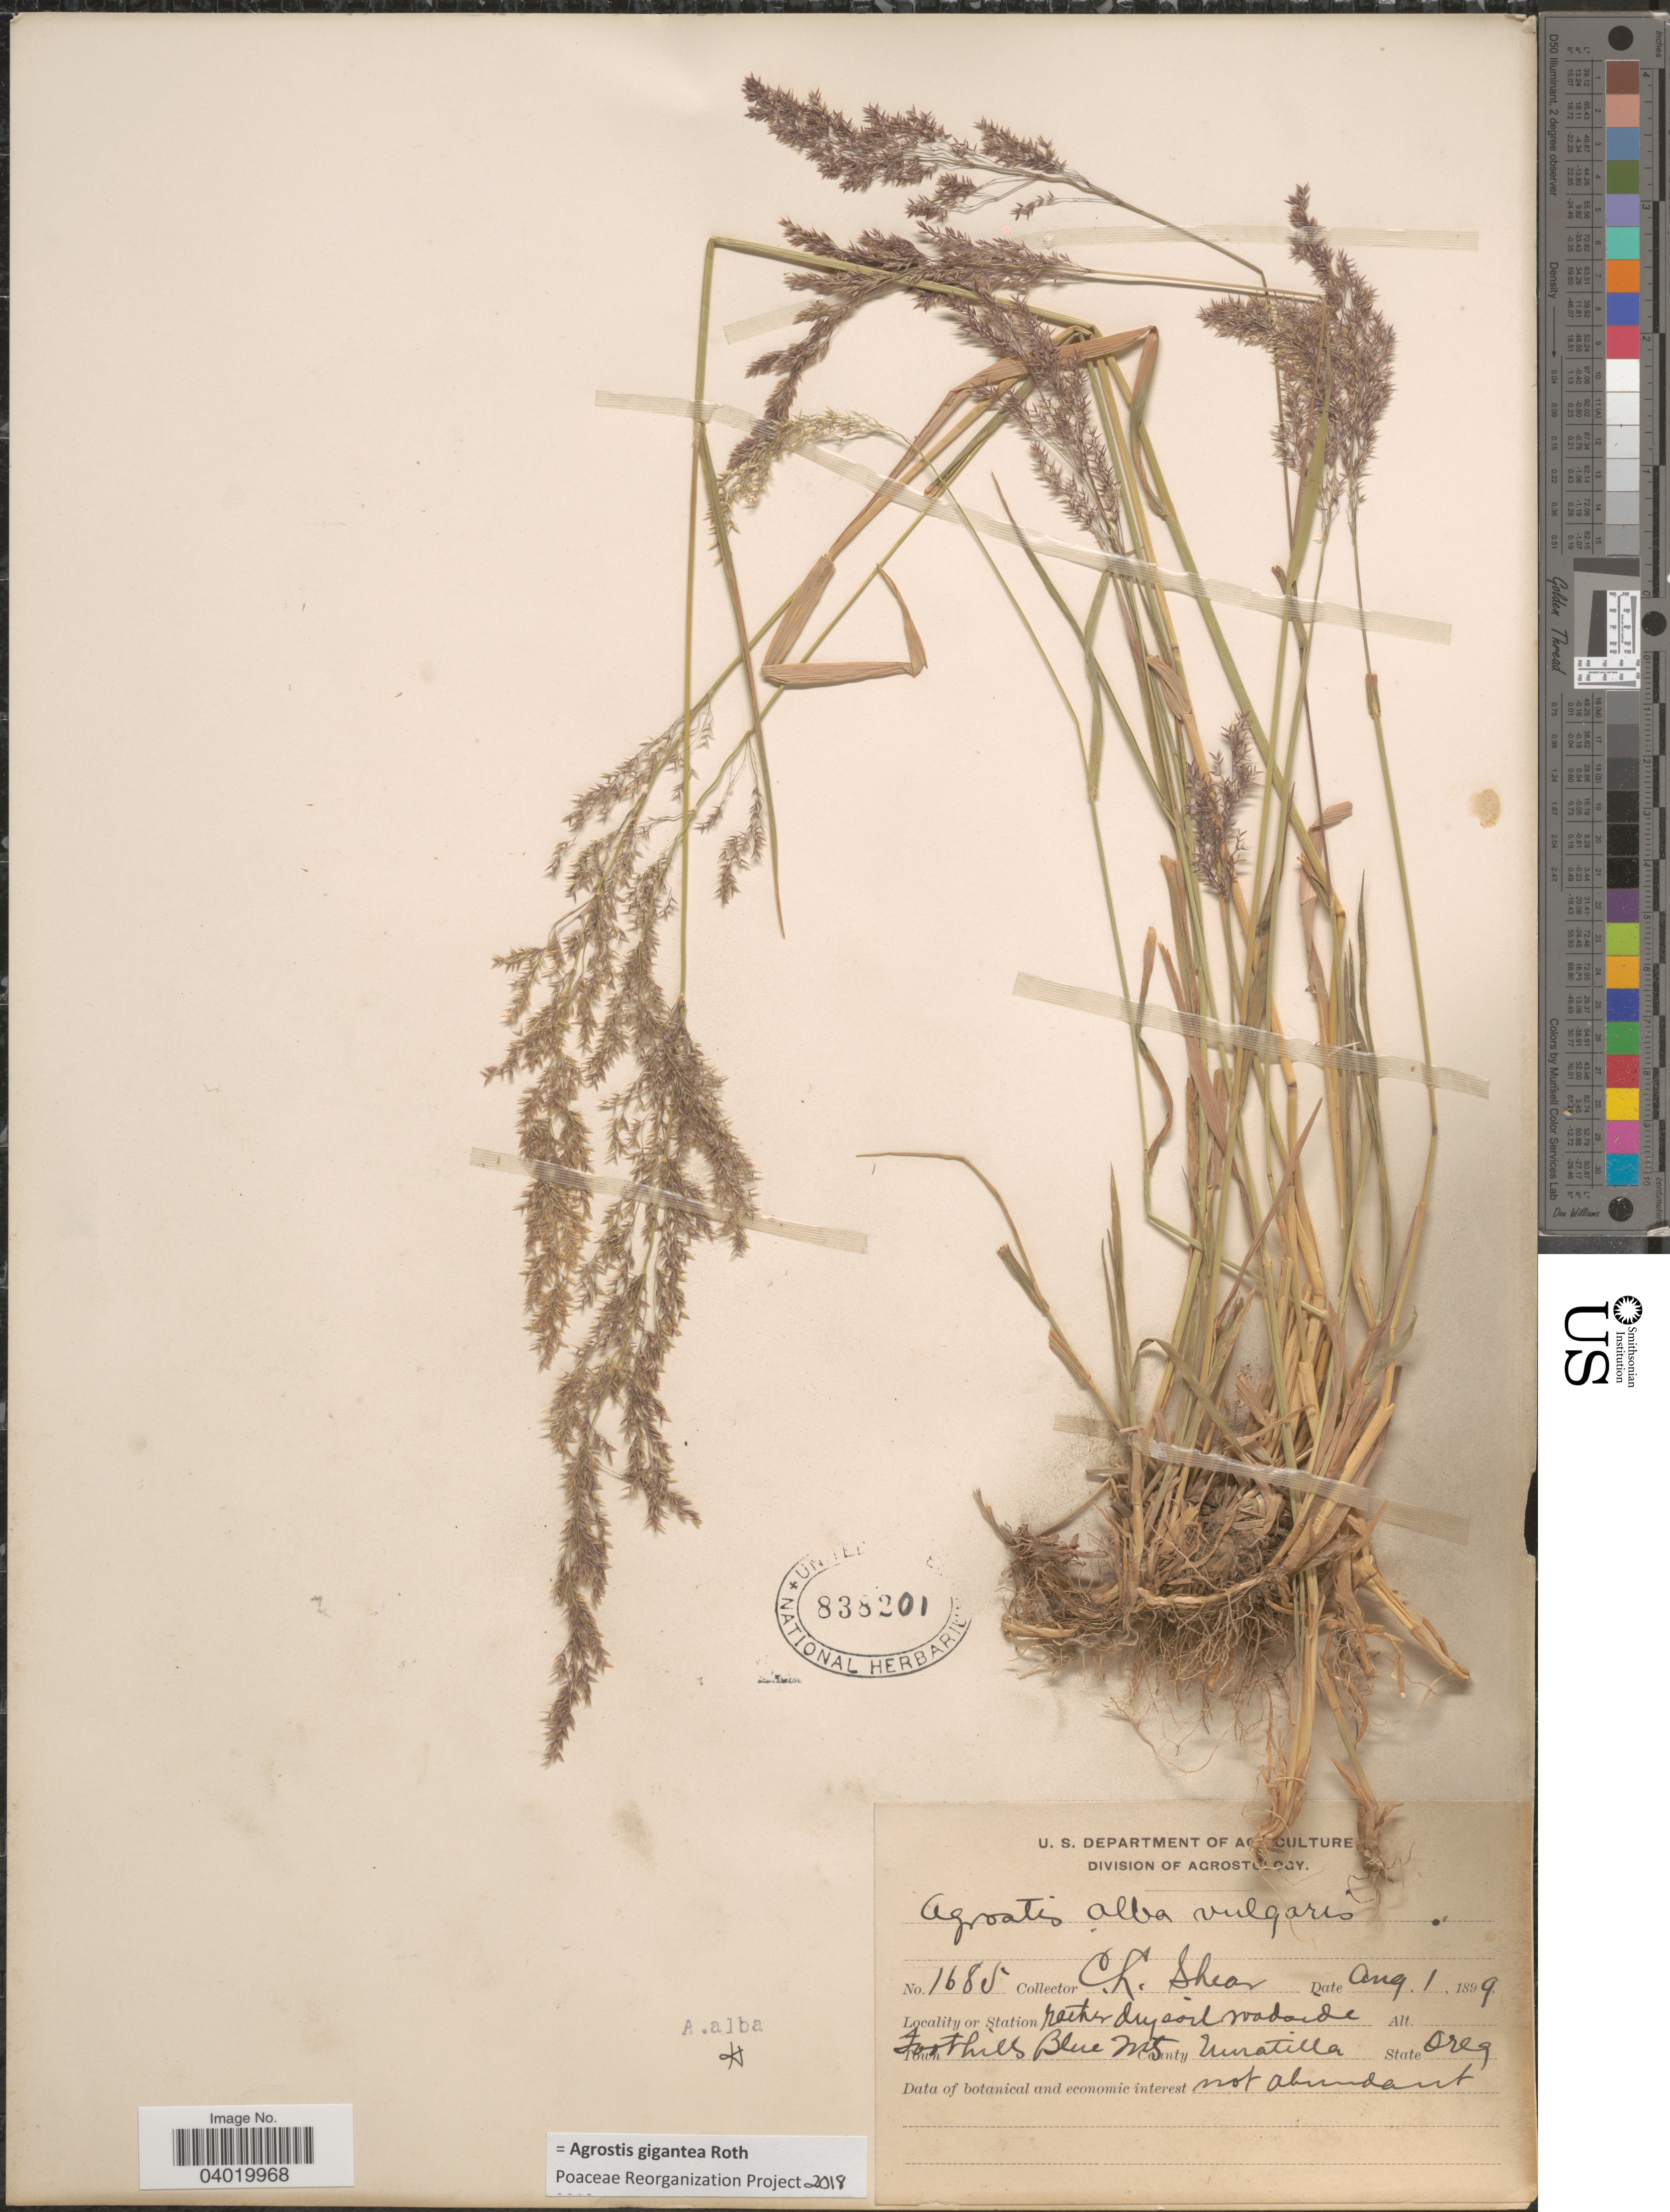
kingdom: Plantae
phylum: Tracheophyta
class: Liliopsida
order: Poales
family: Poaceae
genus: Agrostis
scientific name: Agrostis gigantea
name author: Roth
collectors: C. L. Shear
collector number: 1685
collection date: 1899-08-01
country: United States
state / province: Oregon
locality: Station rather dry soil roadside. Foothills Blue Mts. County Umatilla.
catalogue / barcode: US 838201